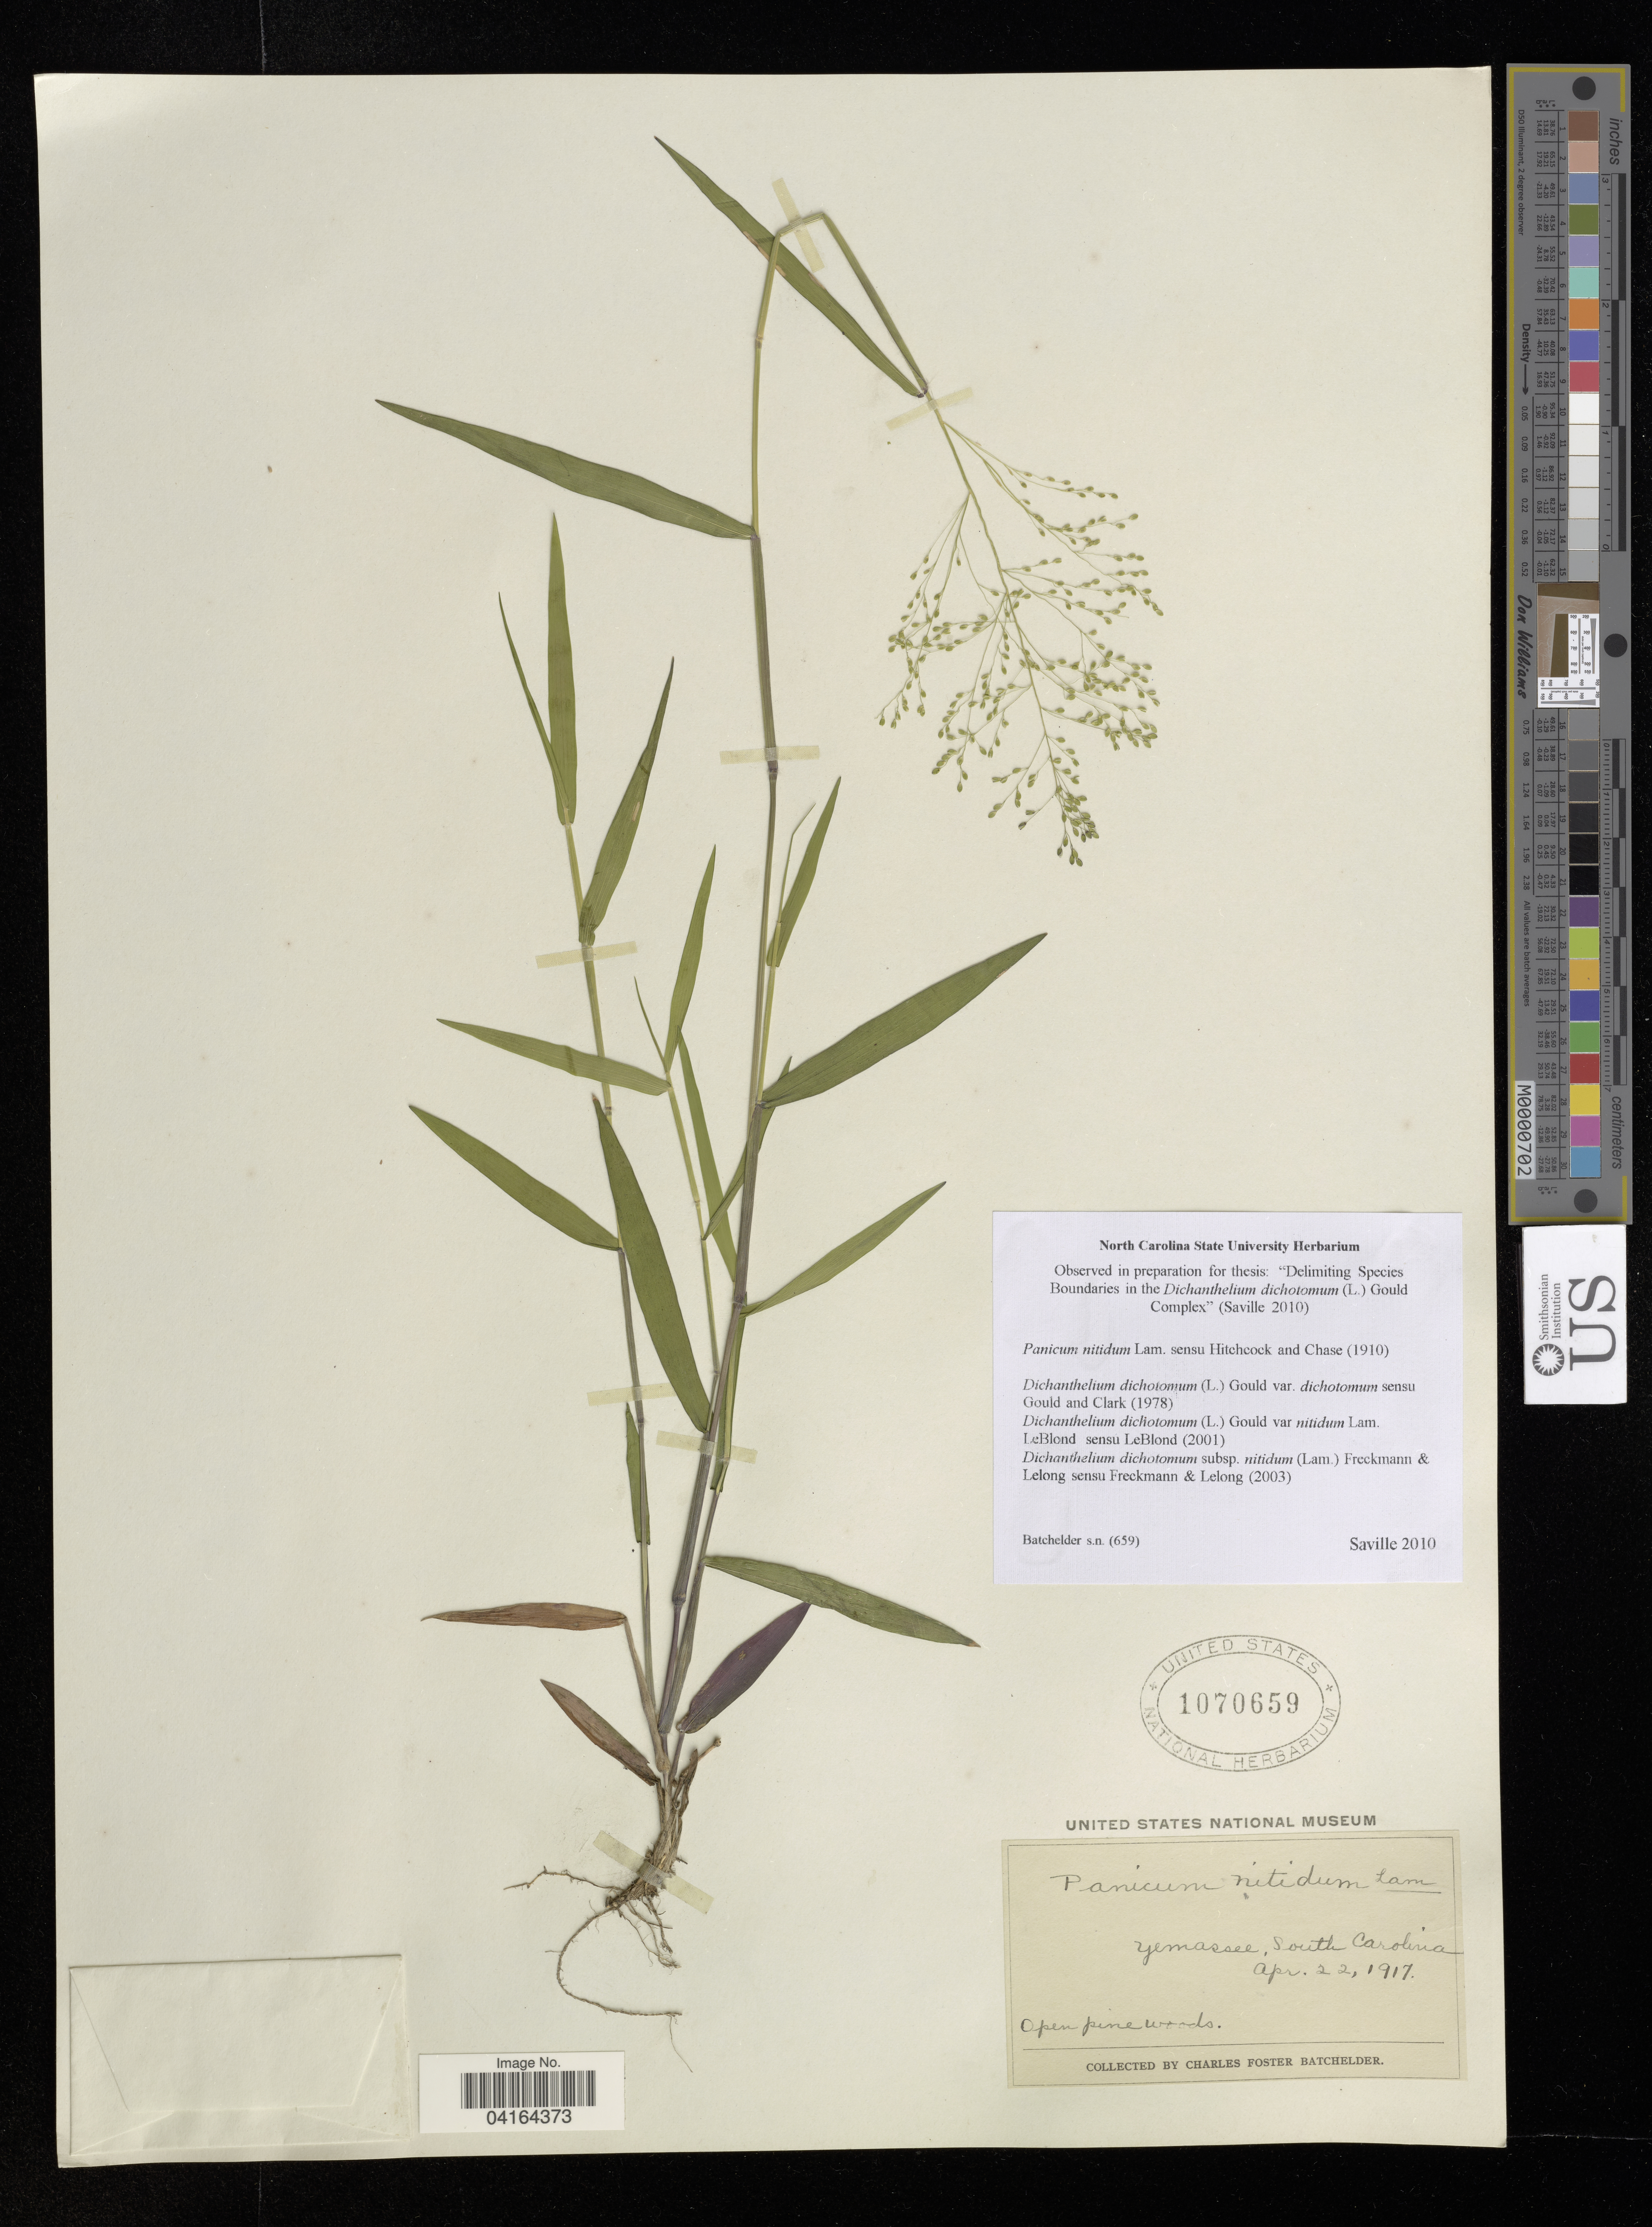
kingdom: Plantae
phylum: Tracheophyta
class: Liliopsida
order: Poales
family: Poaceae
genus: Dichanthelium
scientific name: Dichanthelium dichotomum subsp. nitidum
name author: (Lam.) Freckmann & Lelong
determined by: Saville, A. C., (NCSC), North Carolina State University (UNITED STATES)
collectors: C. Batchelder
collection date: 1917-04-22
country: United States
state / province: South Carolina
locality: Yemassee.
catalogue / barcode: US 1070659